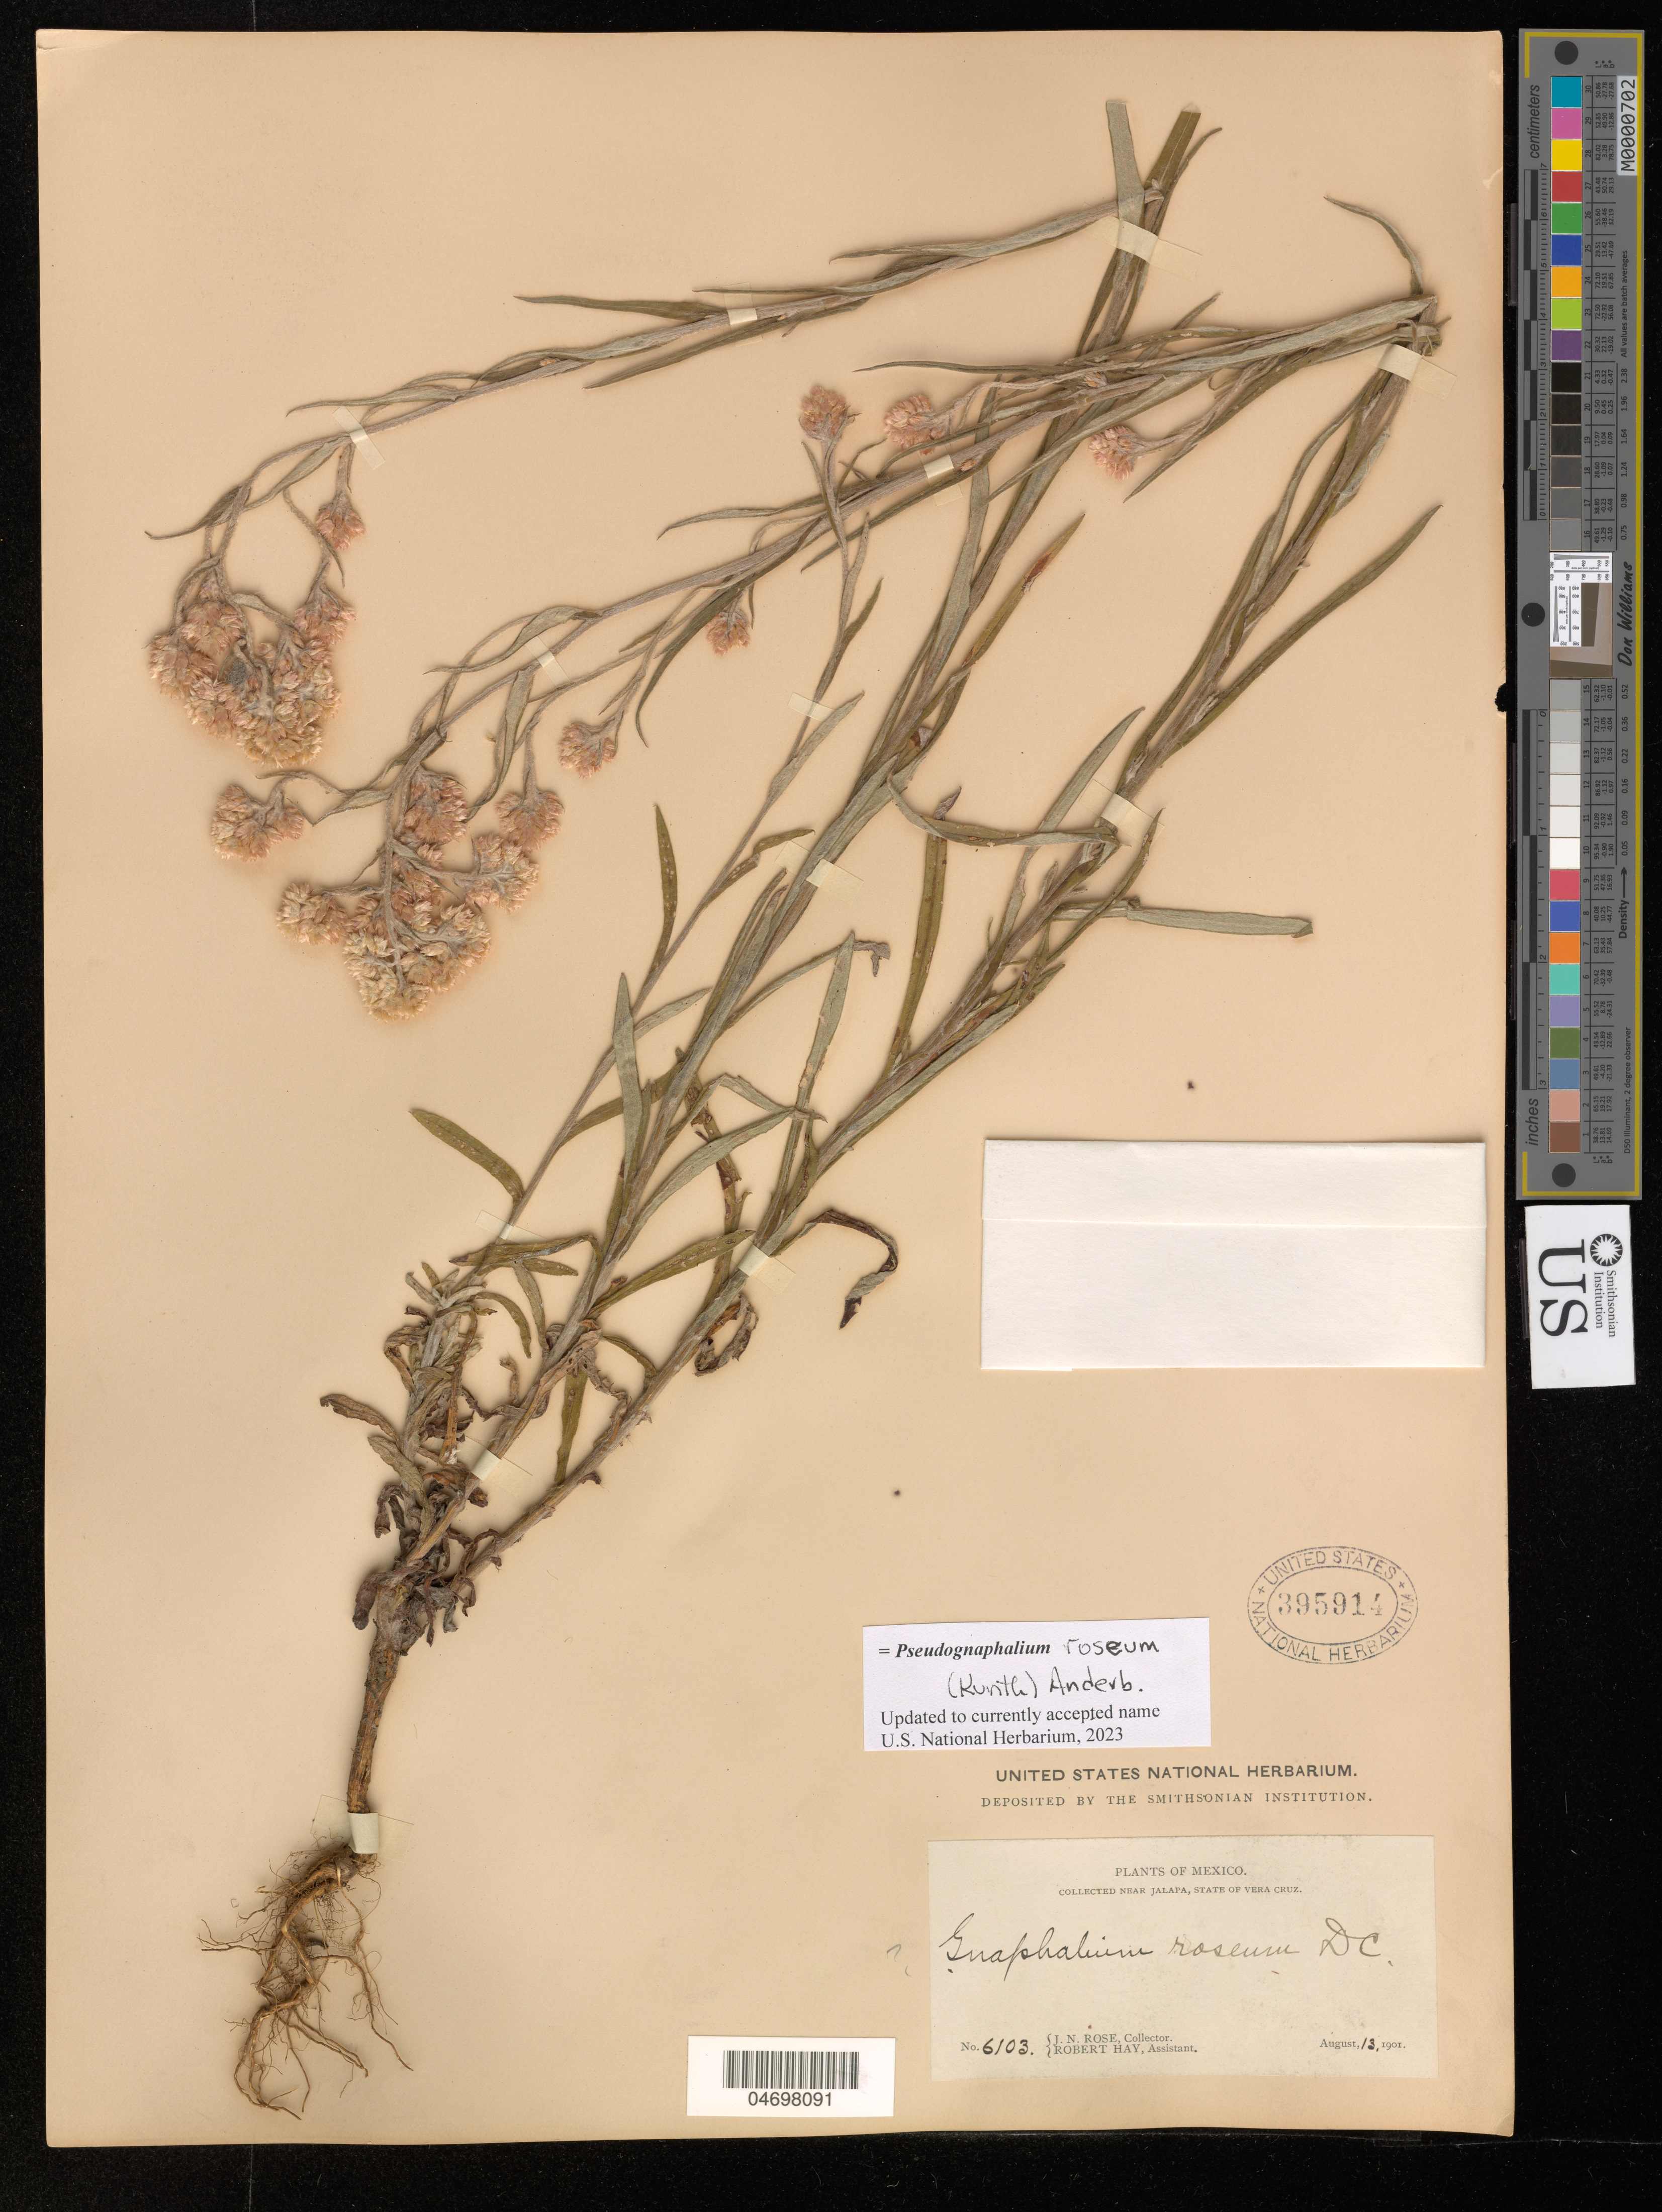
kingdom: Plantae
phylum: Tracheophyta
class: Magnoliopsida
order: Asterales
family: Asteraceae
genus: Pseudognaphalium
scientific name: Pseudognaphalium roseum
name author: (Kunth) Anderb.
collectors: J. N. Rose & R. H. Hay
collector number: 6103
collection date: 1901-08-13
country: Mexico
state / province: Veracruz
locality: Near Jalapa, State of Vera Cruz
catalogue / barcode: US 395914